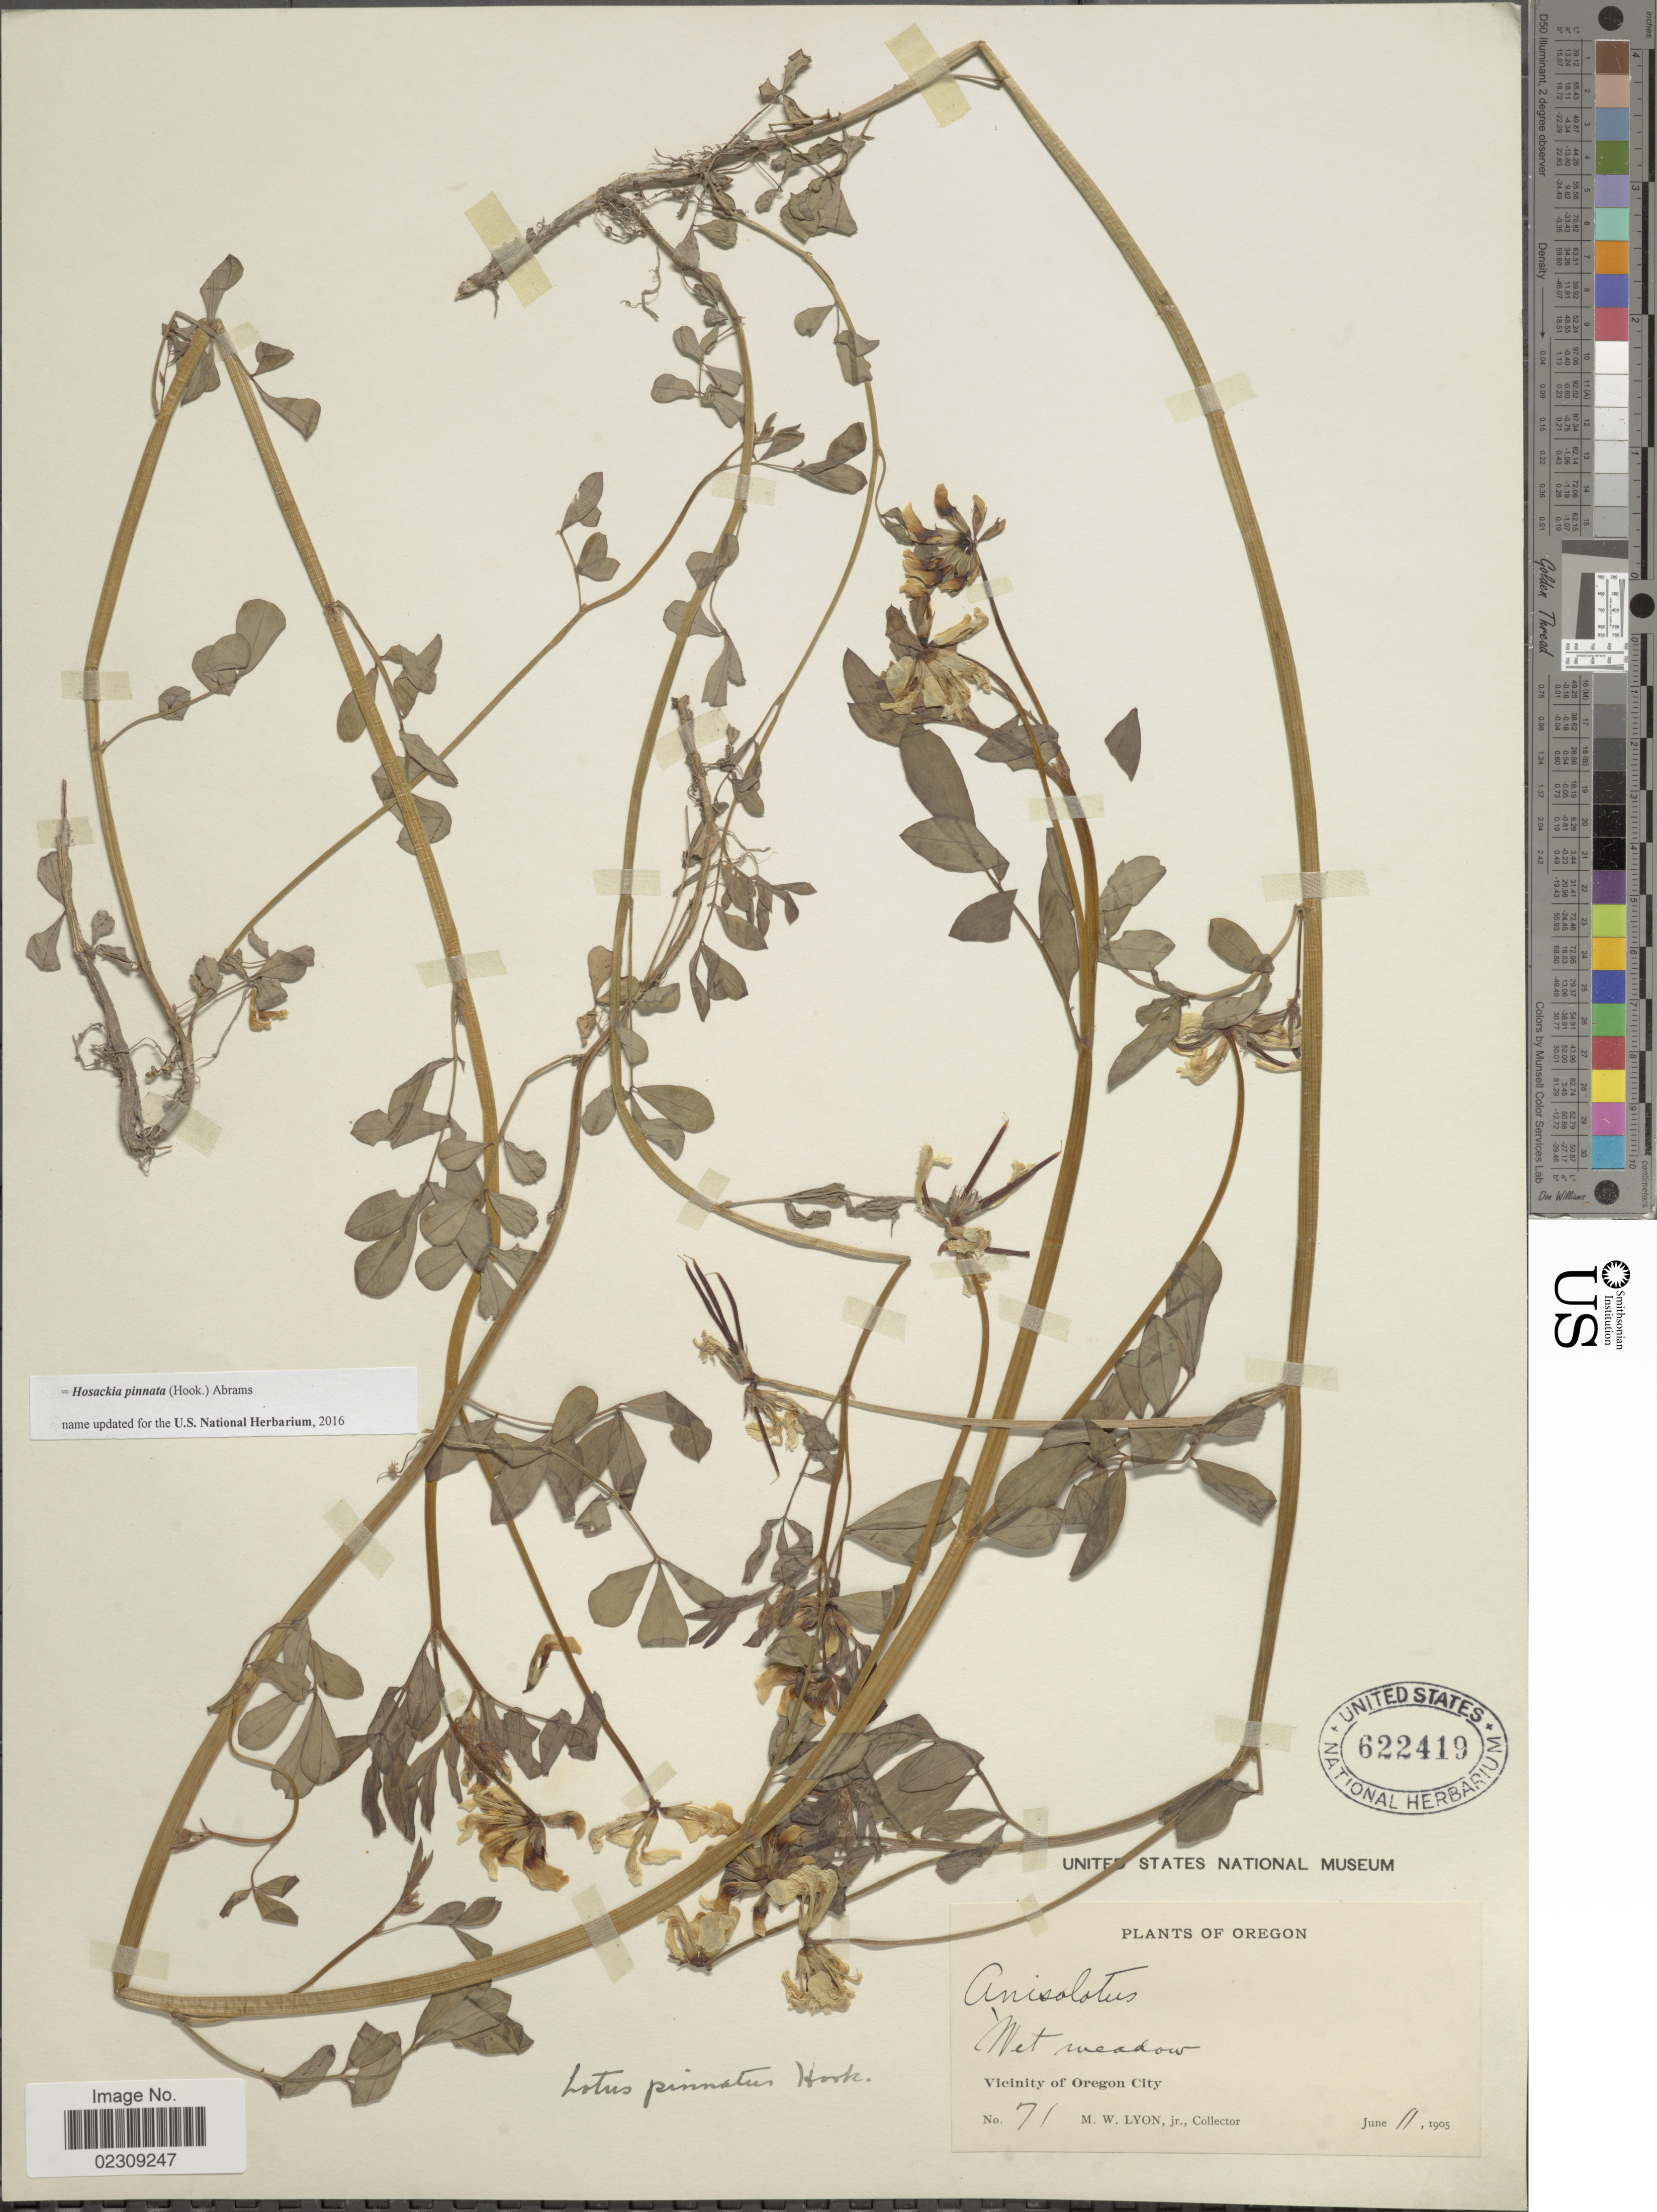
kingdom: Plantae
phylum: Tracheophyta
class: Magnoliopsida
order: Fabales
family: Fabaceae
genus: Hosackia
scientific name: Hosackia pinnata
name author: (Hook.) Abrams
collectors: M. Lyon Jr.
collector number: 71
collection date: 1905-06-11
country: United States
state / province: Oregon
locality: Wet meadows, Vicinity of Oregon City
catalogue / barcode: US 622419